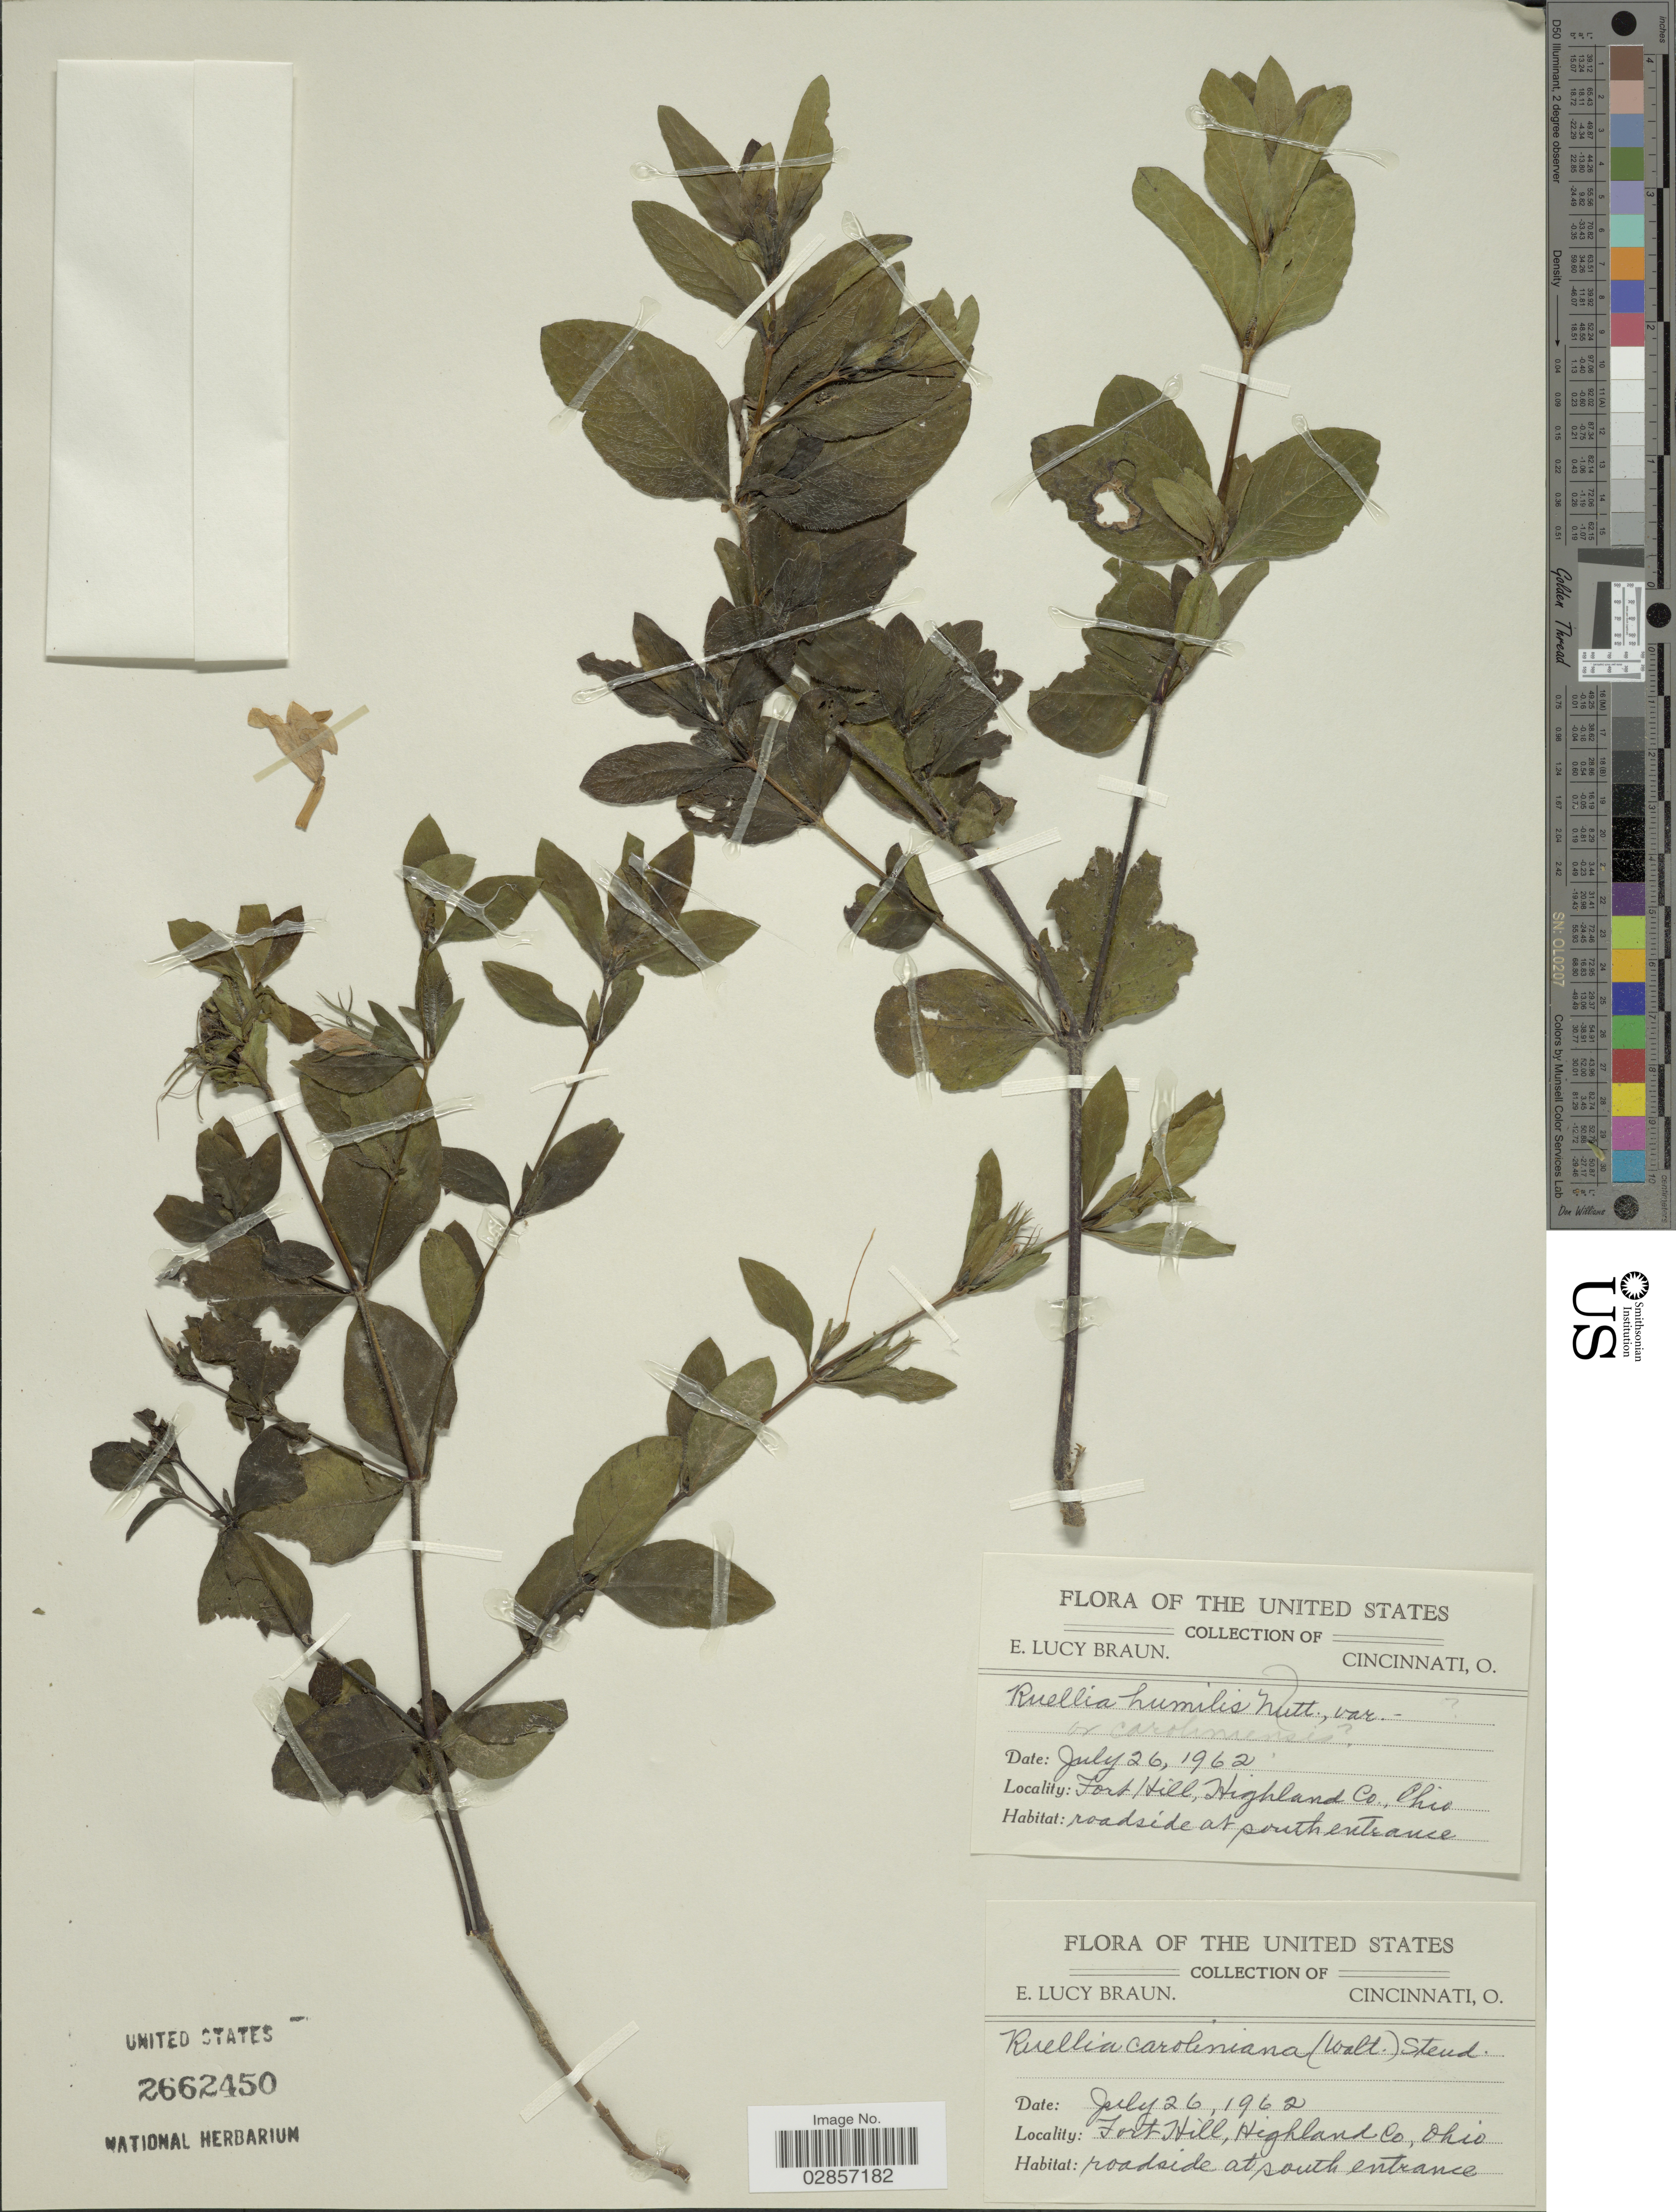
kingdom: Plantae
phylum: Tracheophyta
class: Magnoliopsida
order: Lamiales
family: Acanthaceae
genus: Ruellia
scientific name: Ruellia humilis var. calvescens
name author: Fernald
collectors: E. L. Braun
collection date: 1962-07-26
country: United States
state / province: Ohio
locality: Fort Hill, Highland Co., roadside at south entrance.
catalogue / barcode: US 2662450